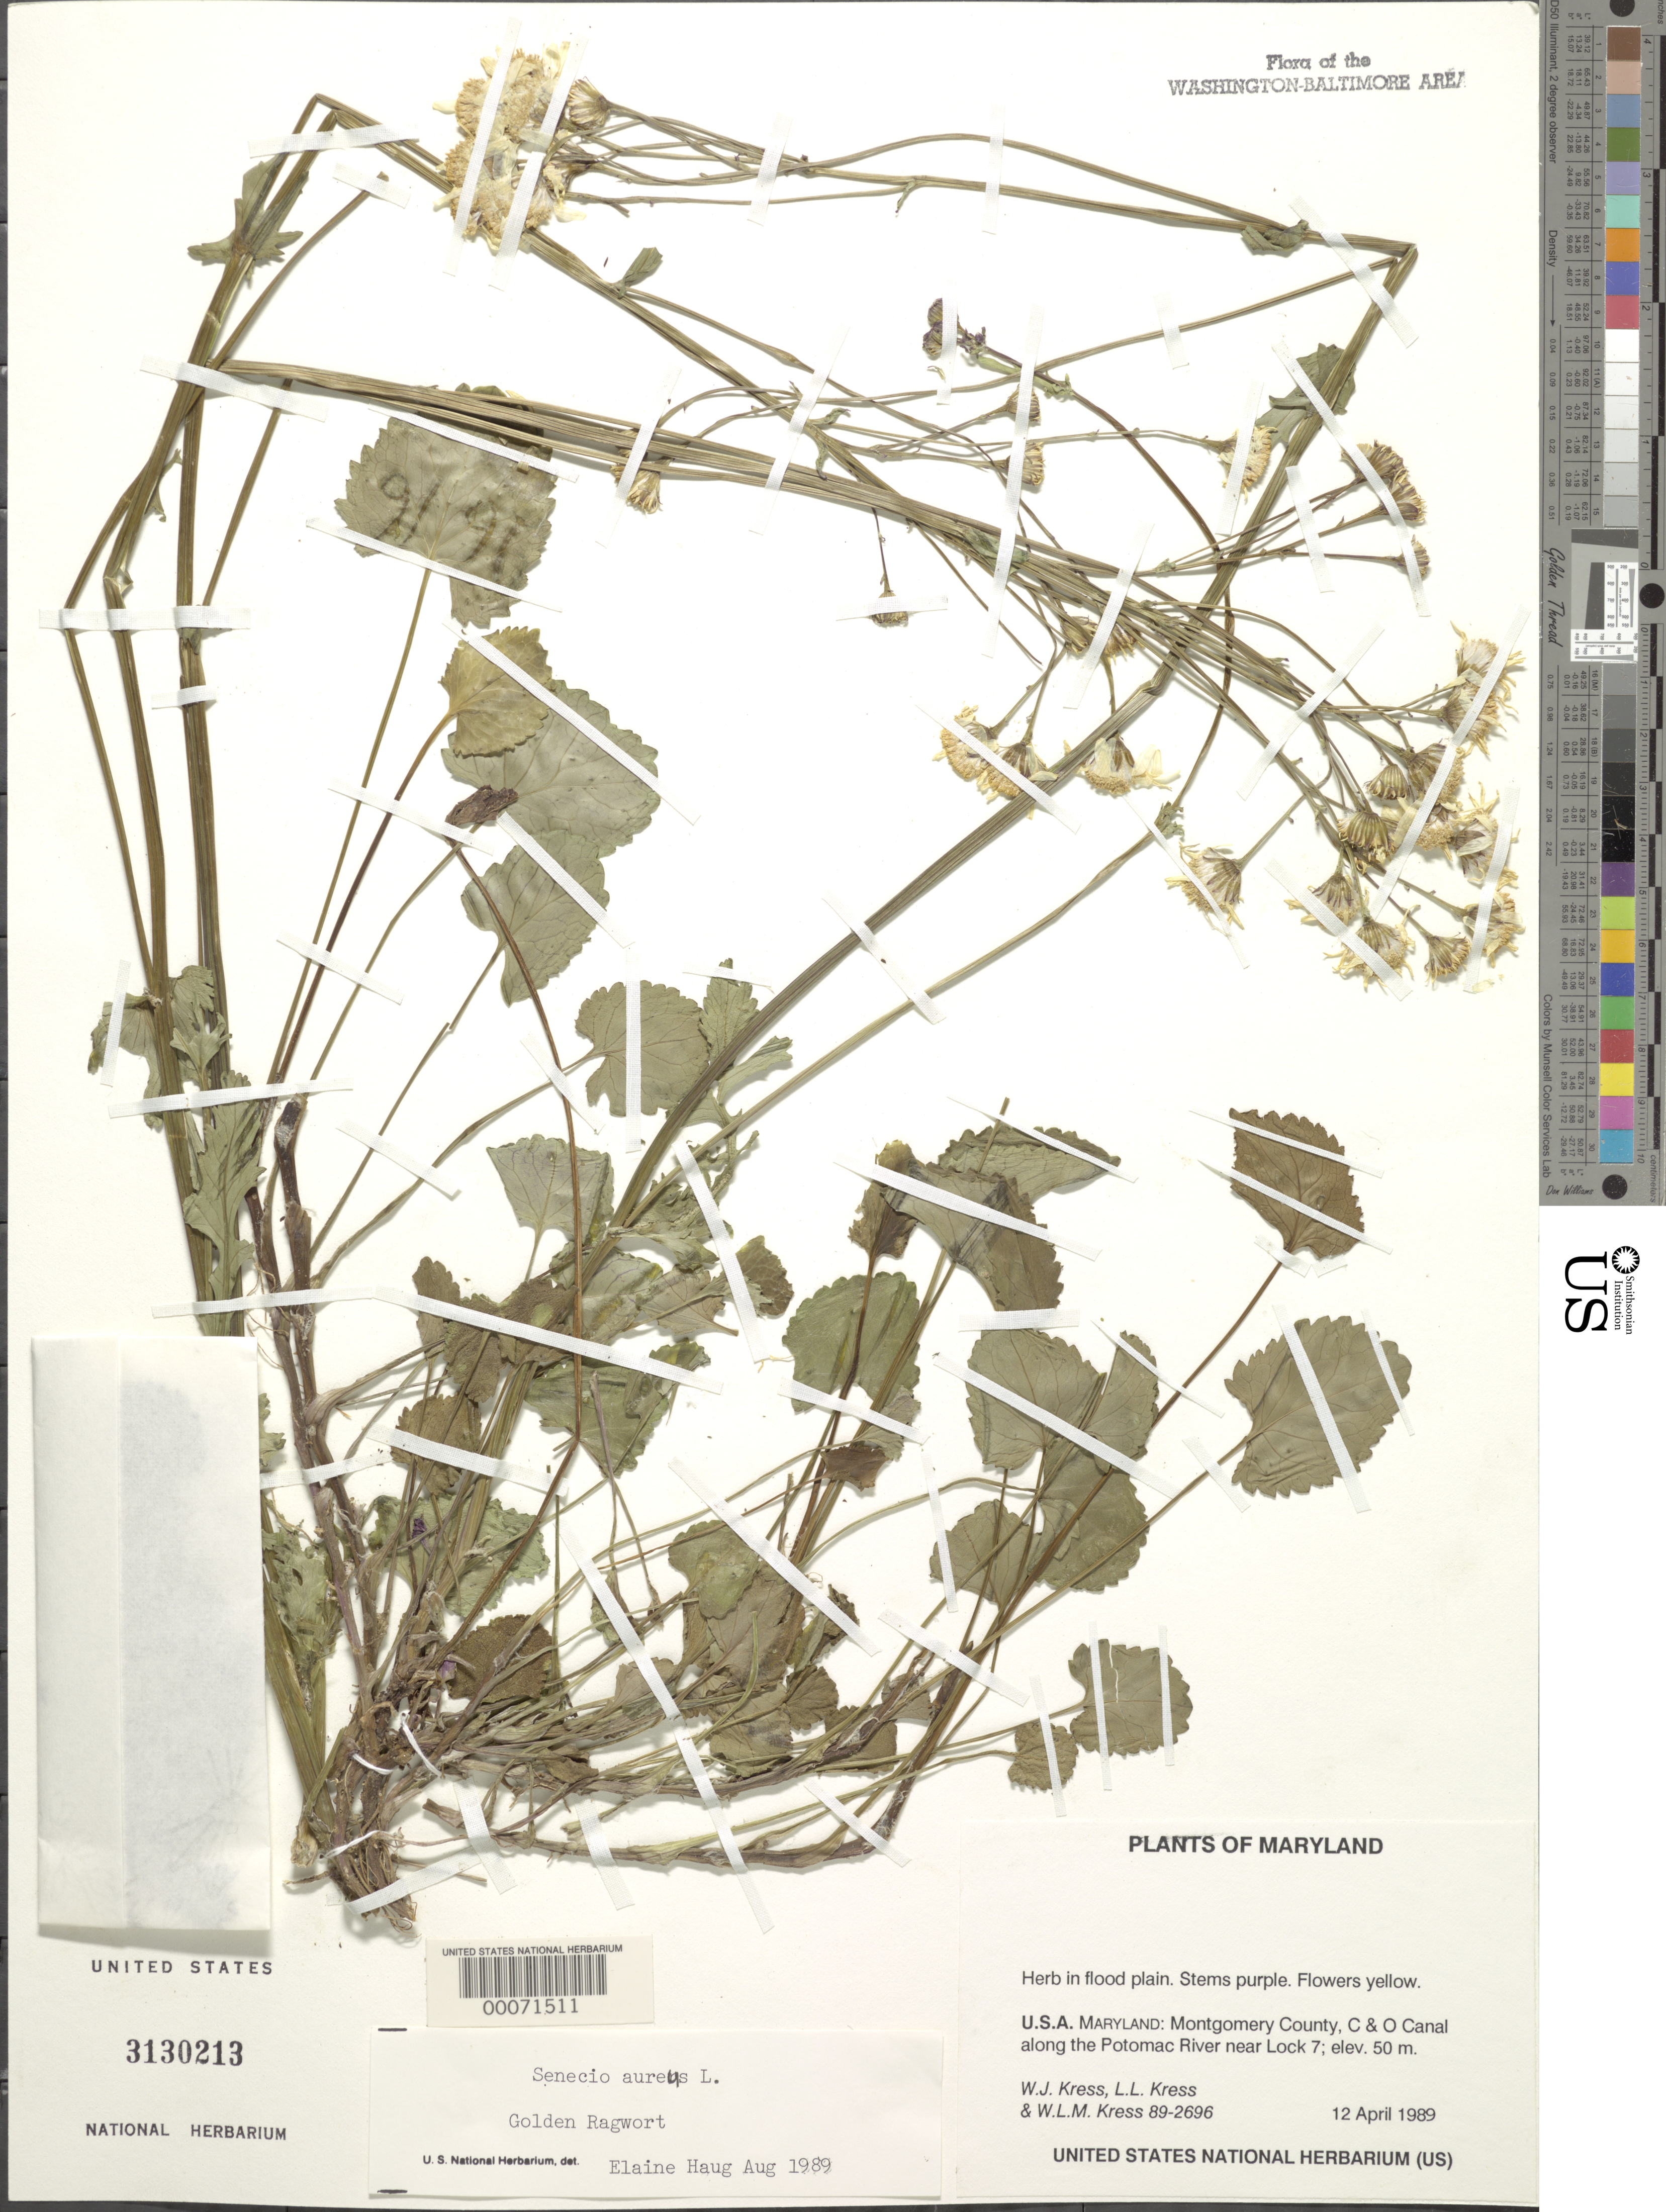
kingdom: Plantae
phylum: Tracheophyta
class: Magnoliopsida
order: Asterales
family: Asteraceae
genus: Packera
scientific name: Packera aurea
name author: (L.) Á. Löve & D. Löve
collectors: W. J. Kress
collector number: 89-2696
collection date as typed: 12 Apr 1989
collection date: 1989-04-12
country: United States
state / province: Maryland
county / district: Montgomery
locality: C & O Canal along the Potomac River near Lock 7 C. & O. Canal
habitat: In flood plain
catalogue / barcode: US 3130213